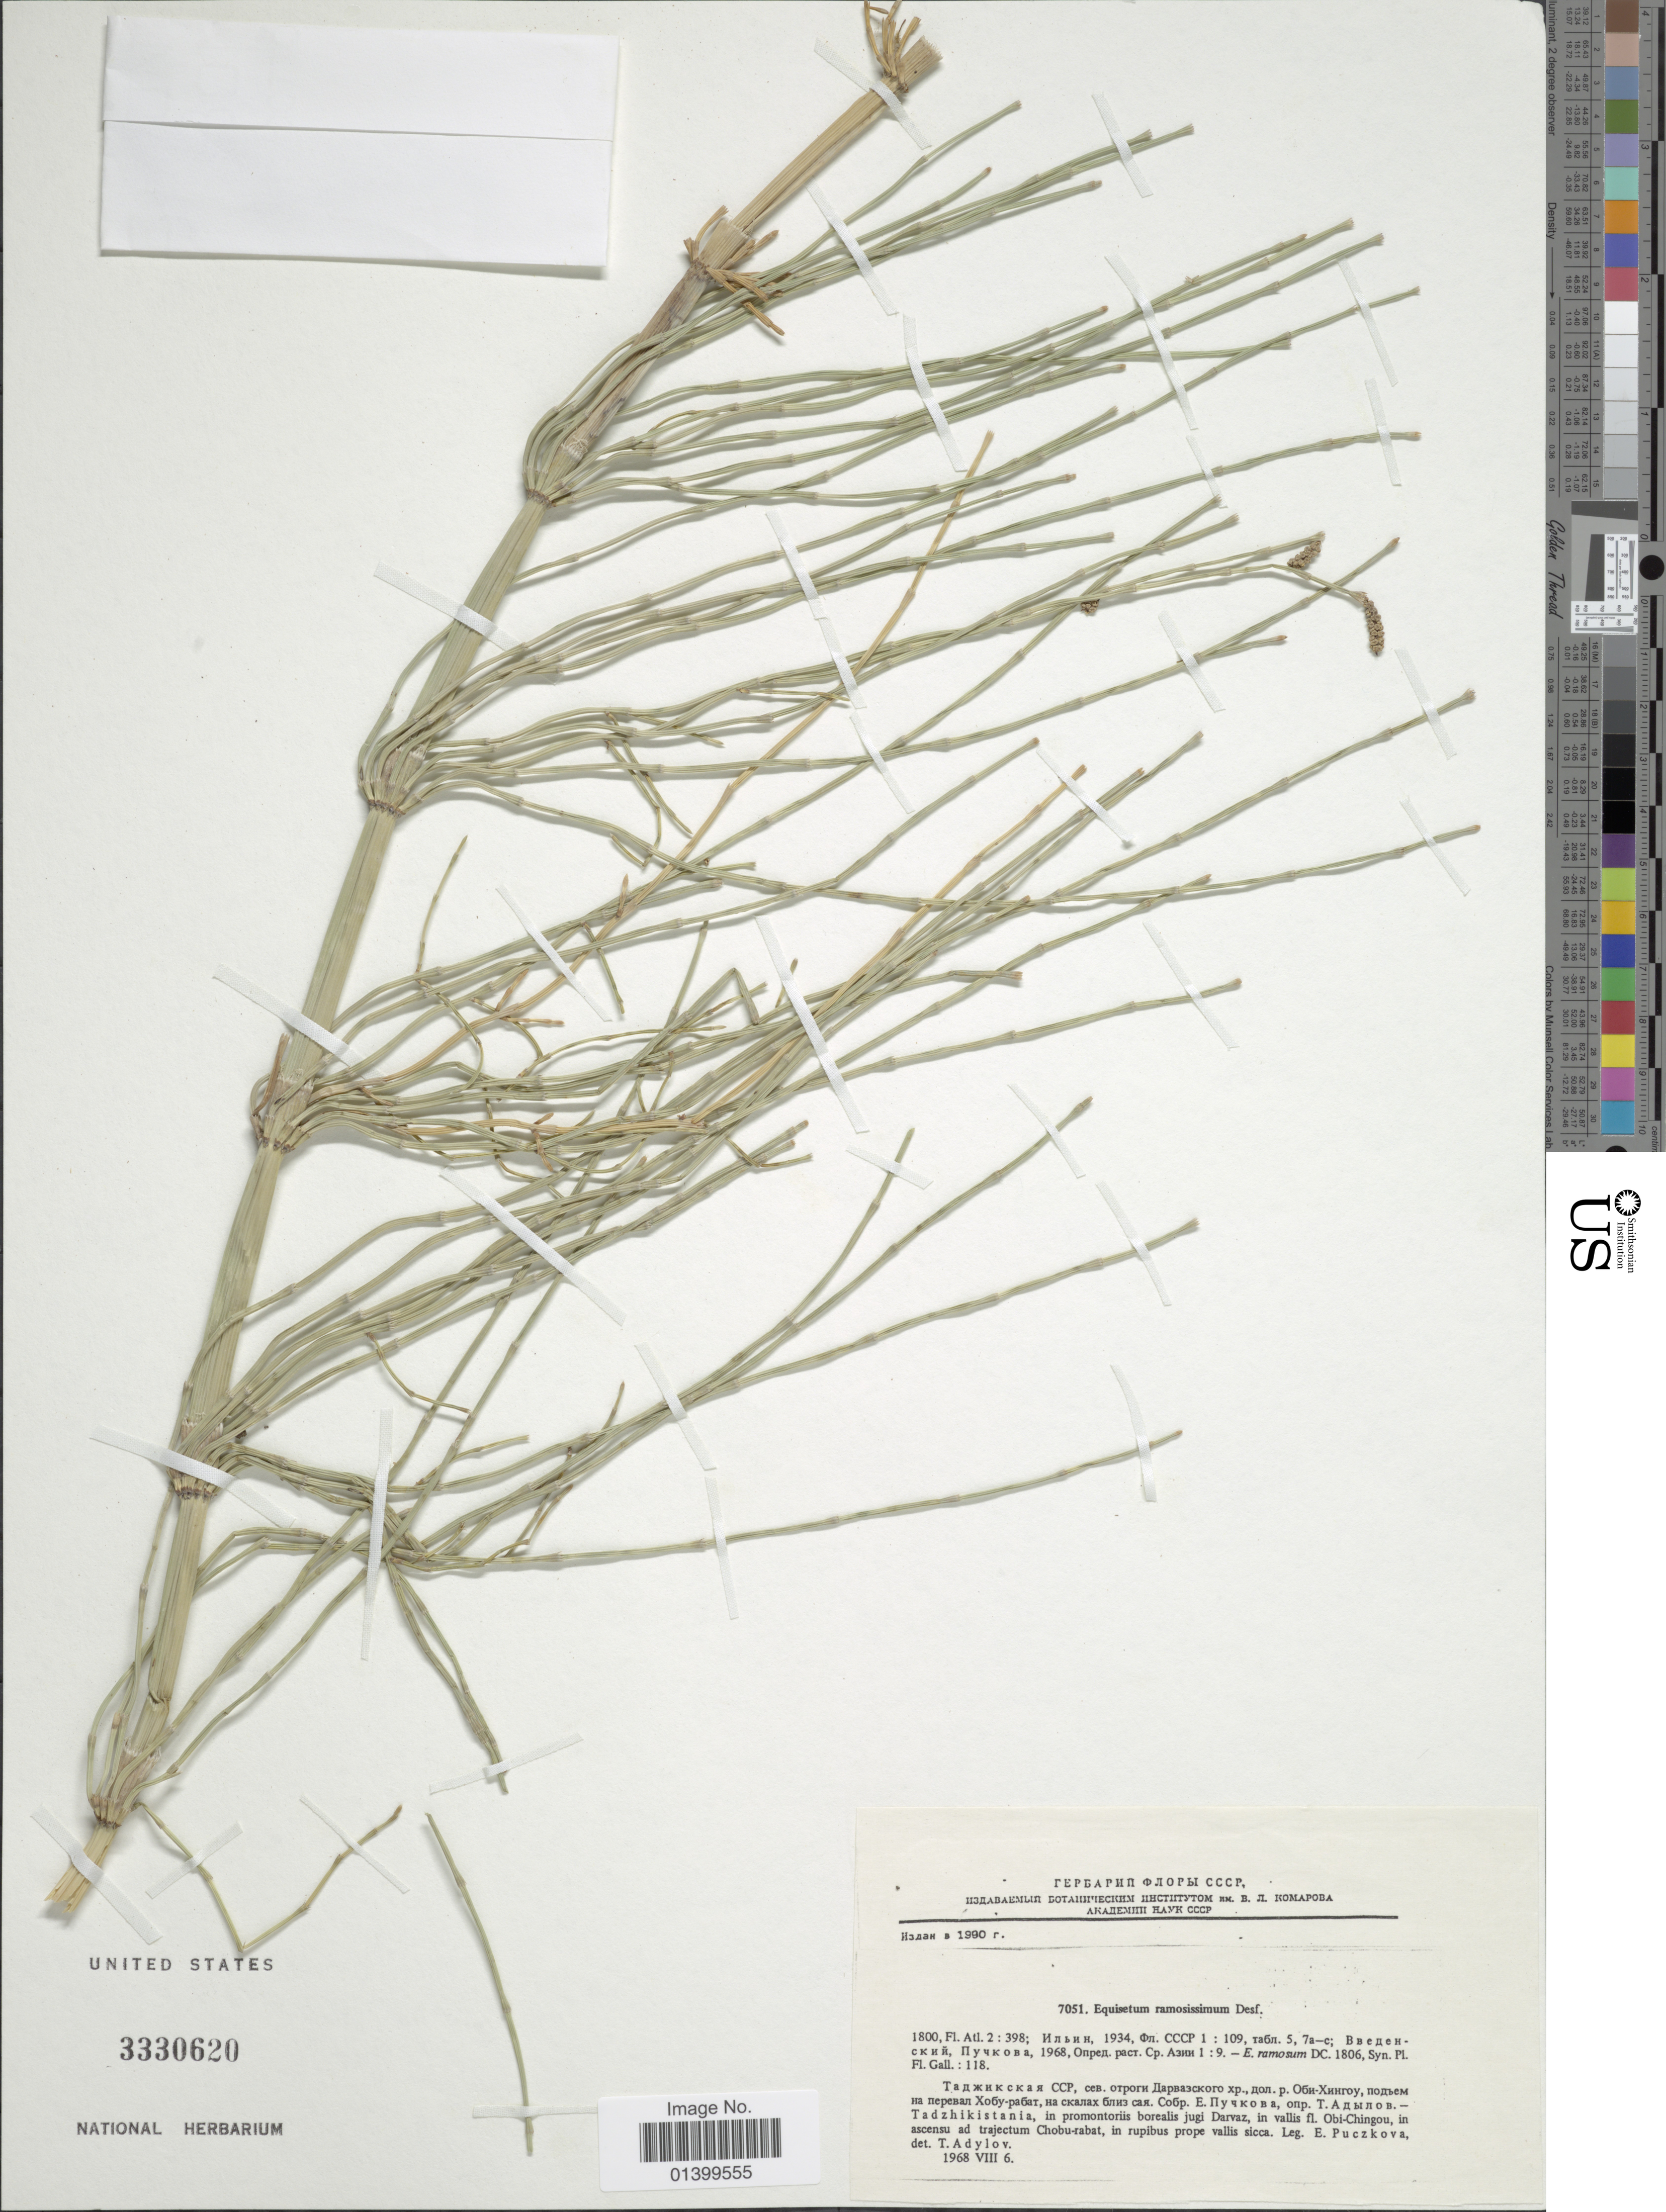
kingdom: Plantae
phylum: Tracheophyta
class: Polypodiopsida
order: Equisetales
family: Equisetaceae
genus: Equisetum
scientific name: Equisetum ramosissimum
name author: Desf.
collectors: E. Puczkova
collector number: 7051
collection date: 1968-08-06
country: Tajikistan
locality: Tadzhikistania, in promontoriis borealis jugi Darvaz, in vallis fl. Obi-Chingou, in ascensu ad trajectum Chobu-rabat, in rupibus prope vallis sicca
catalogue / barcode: US 3330620